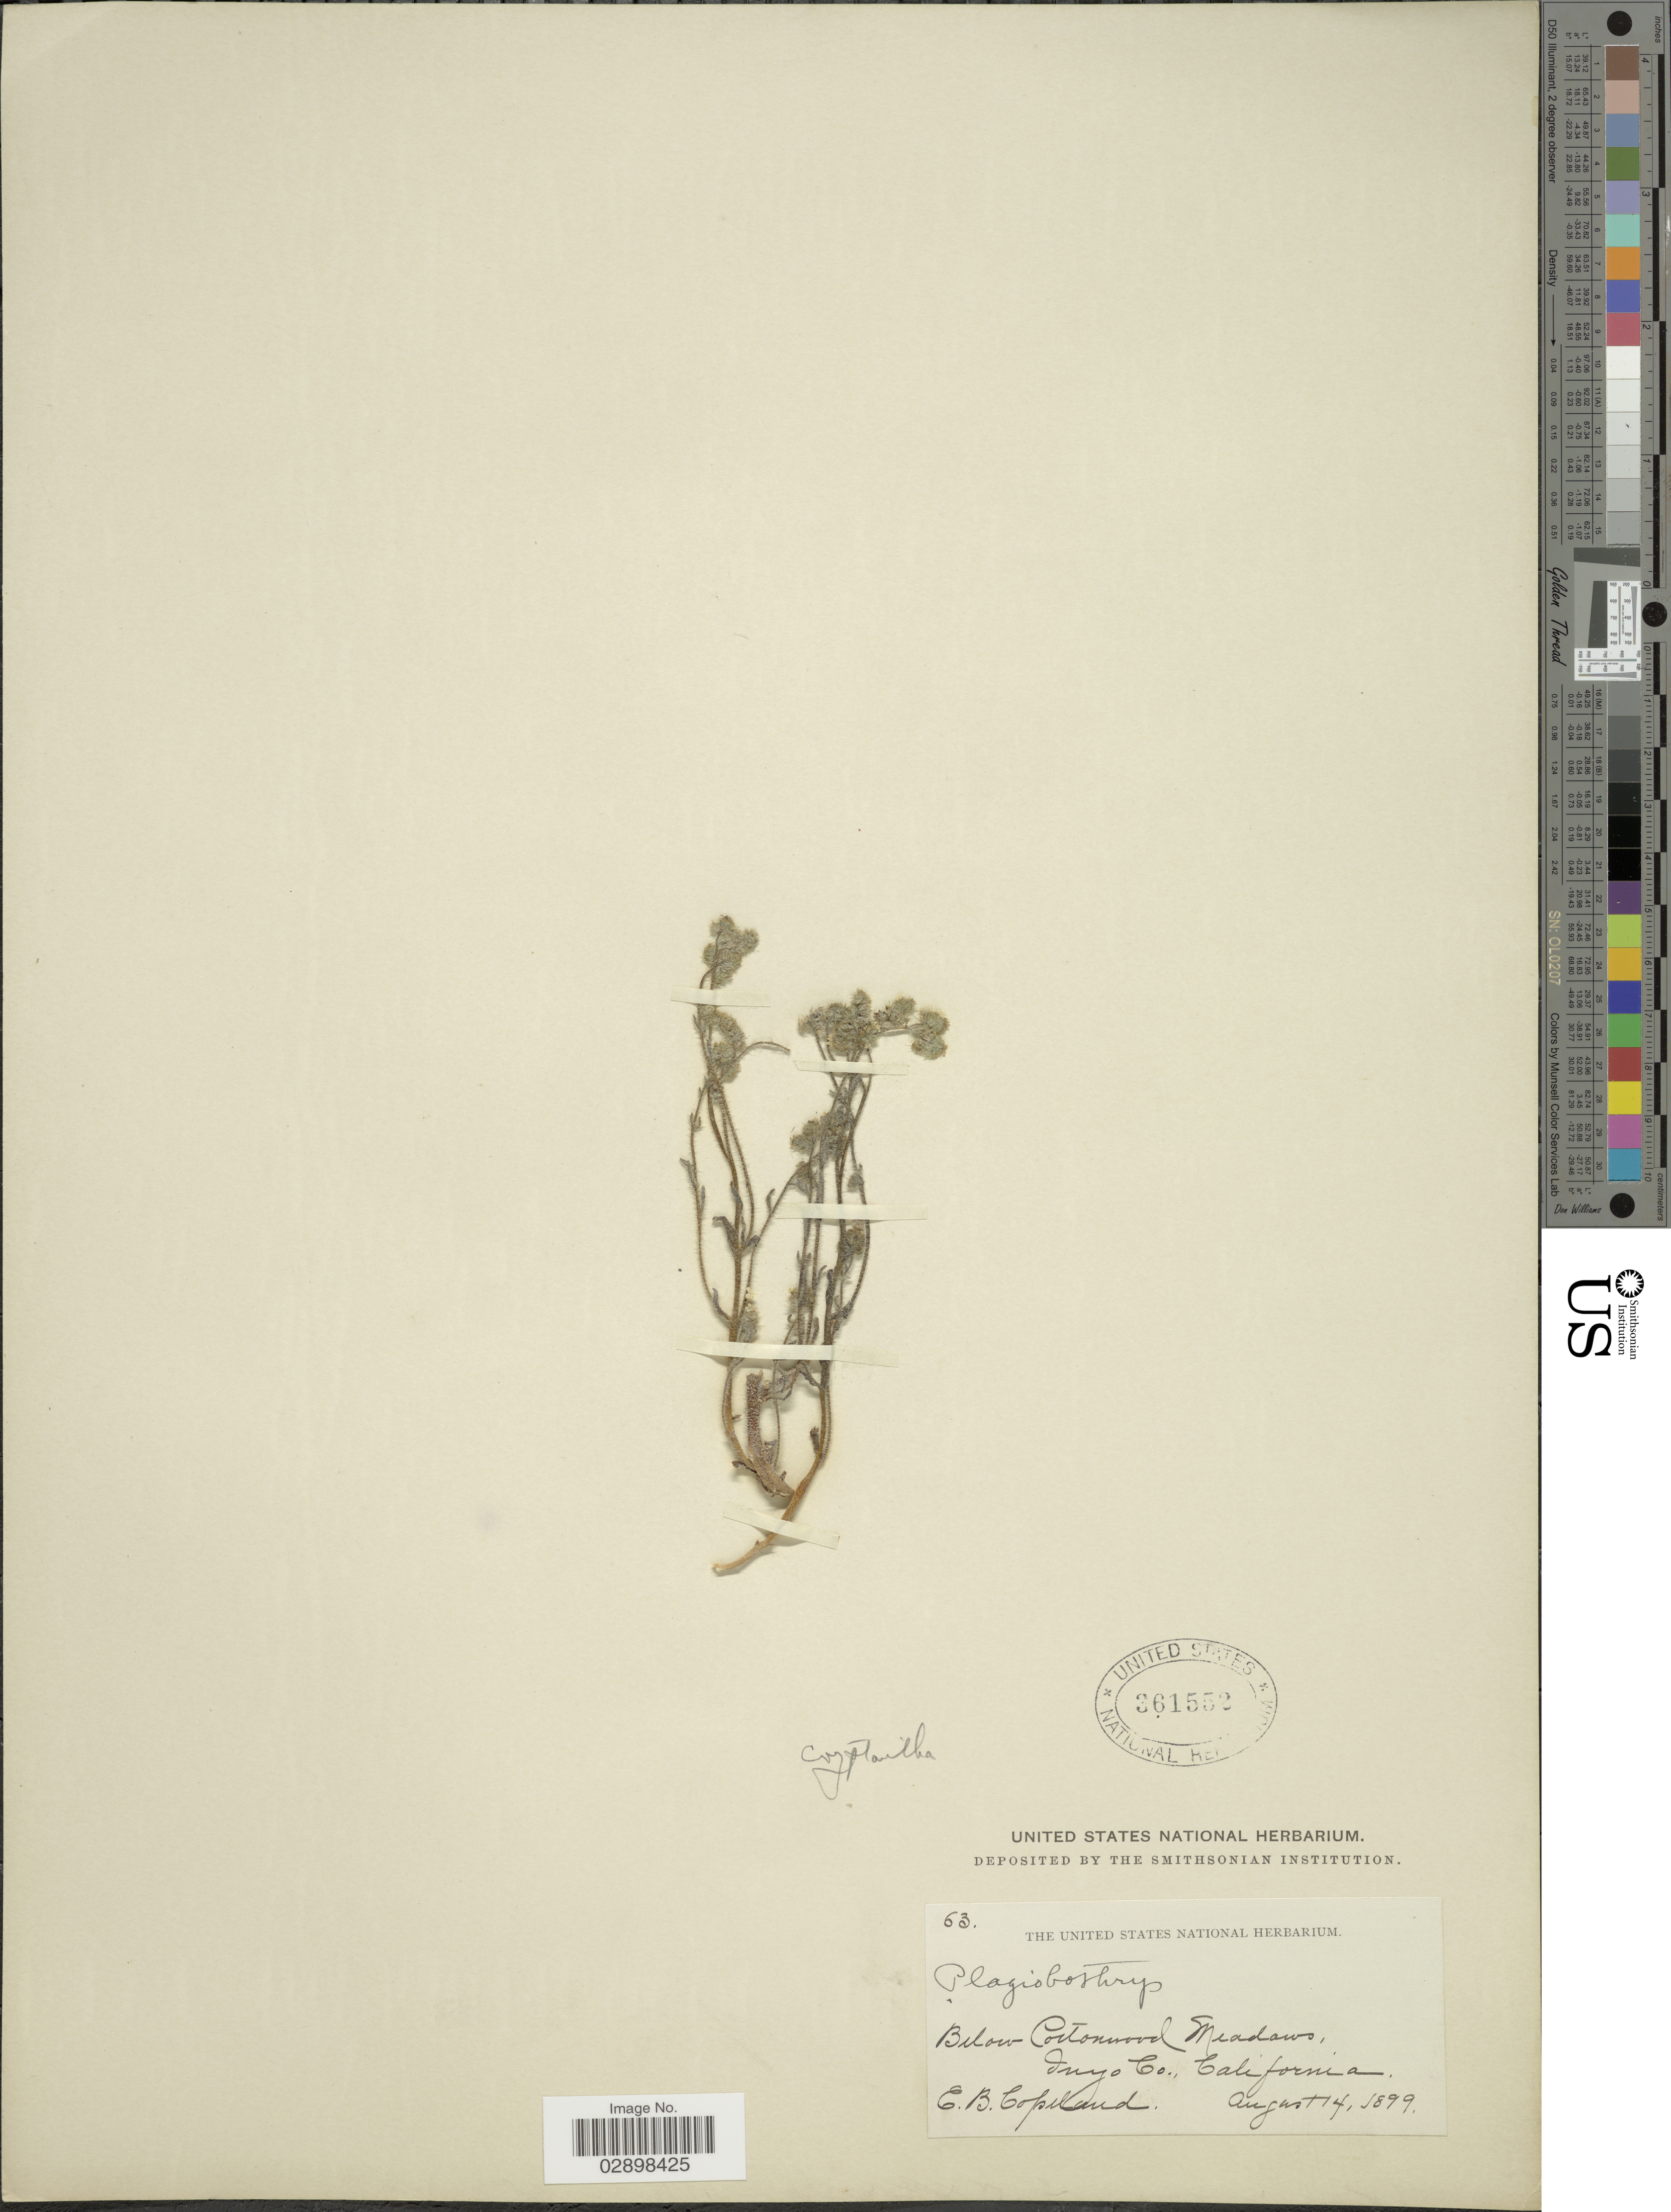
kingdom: Plantae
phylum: Tracheophyta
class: Magnoliopsida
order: Boraginales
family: Boraginaceae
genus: Cryptantha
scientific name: Cryptantha sp.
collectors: E. B. Copeland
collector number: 63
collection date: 1899-08-14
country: United States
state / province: California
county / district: Inyo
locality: Below Cottonwood Meadows, Inyo Co.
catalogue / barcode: US 361552